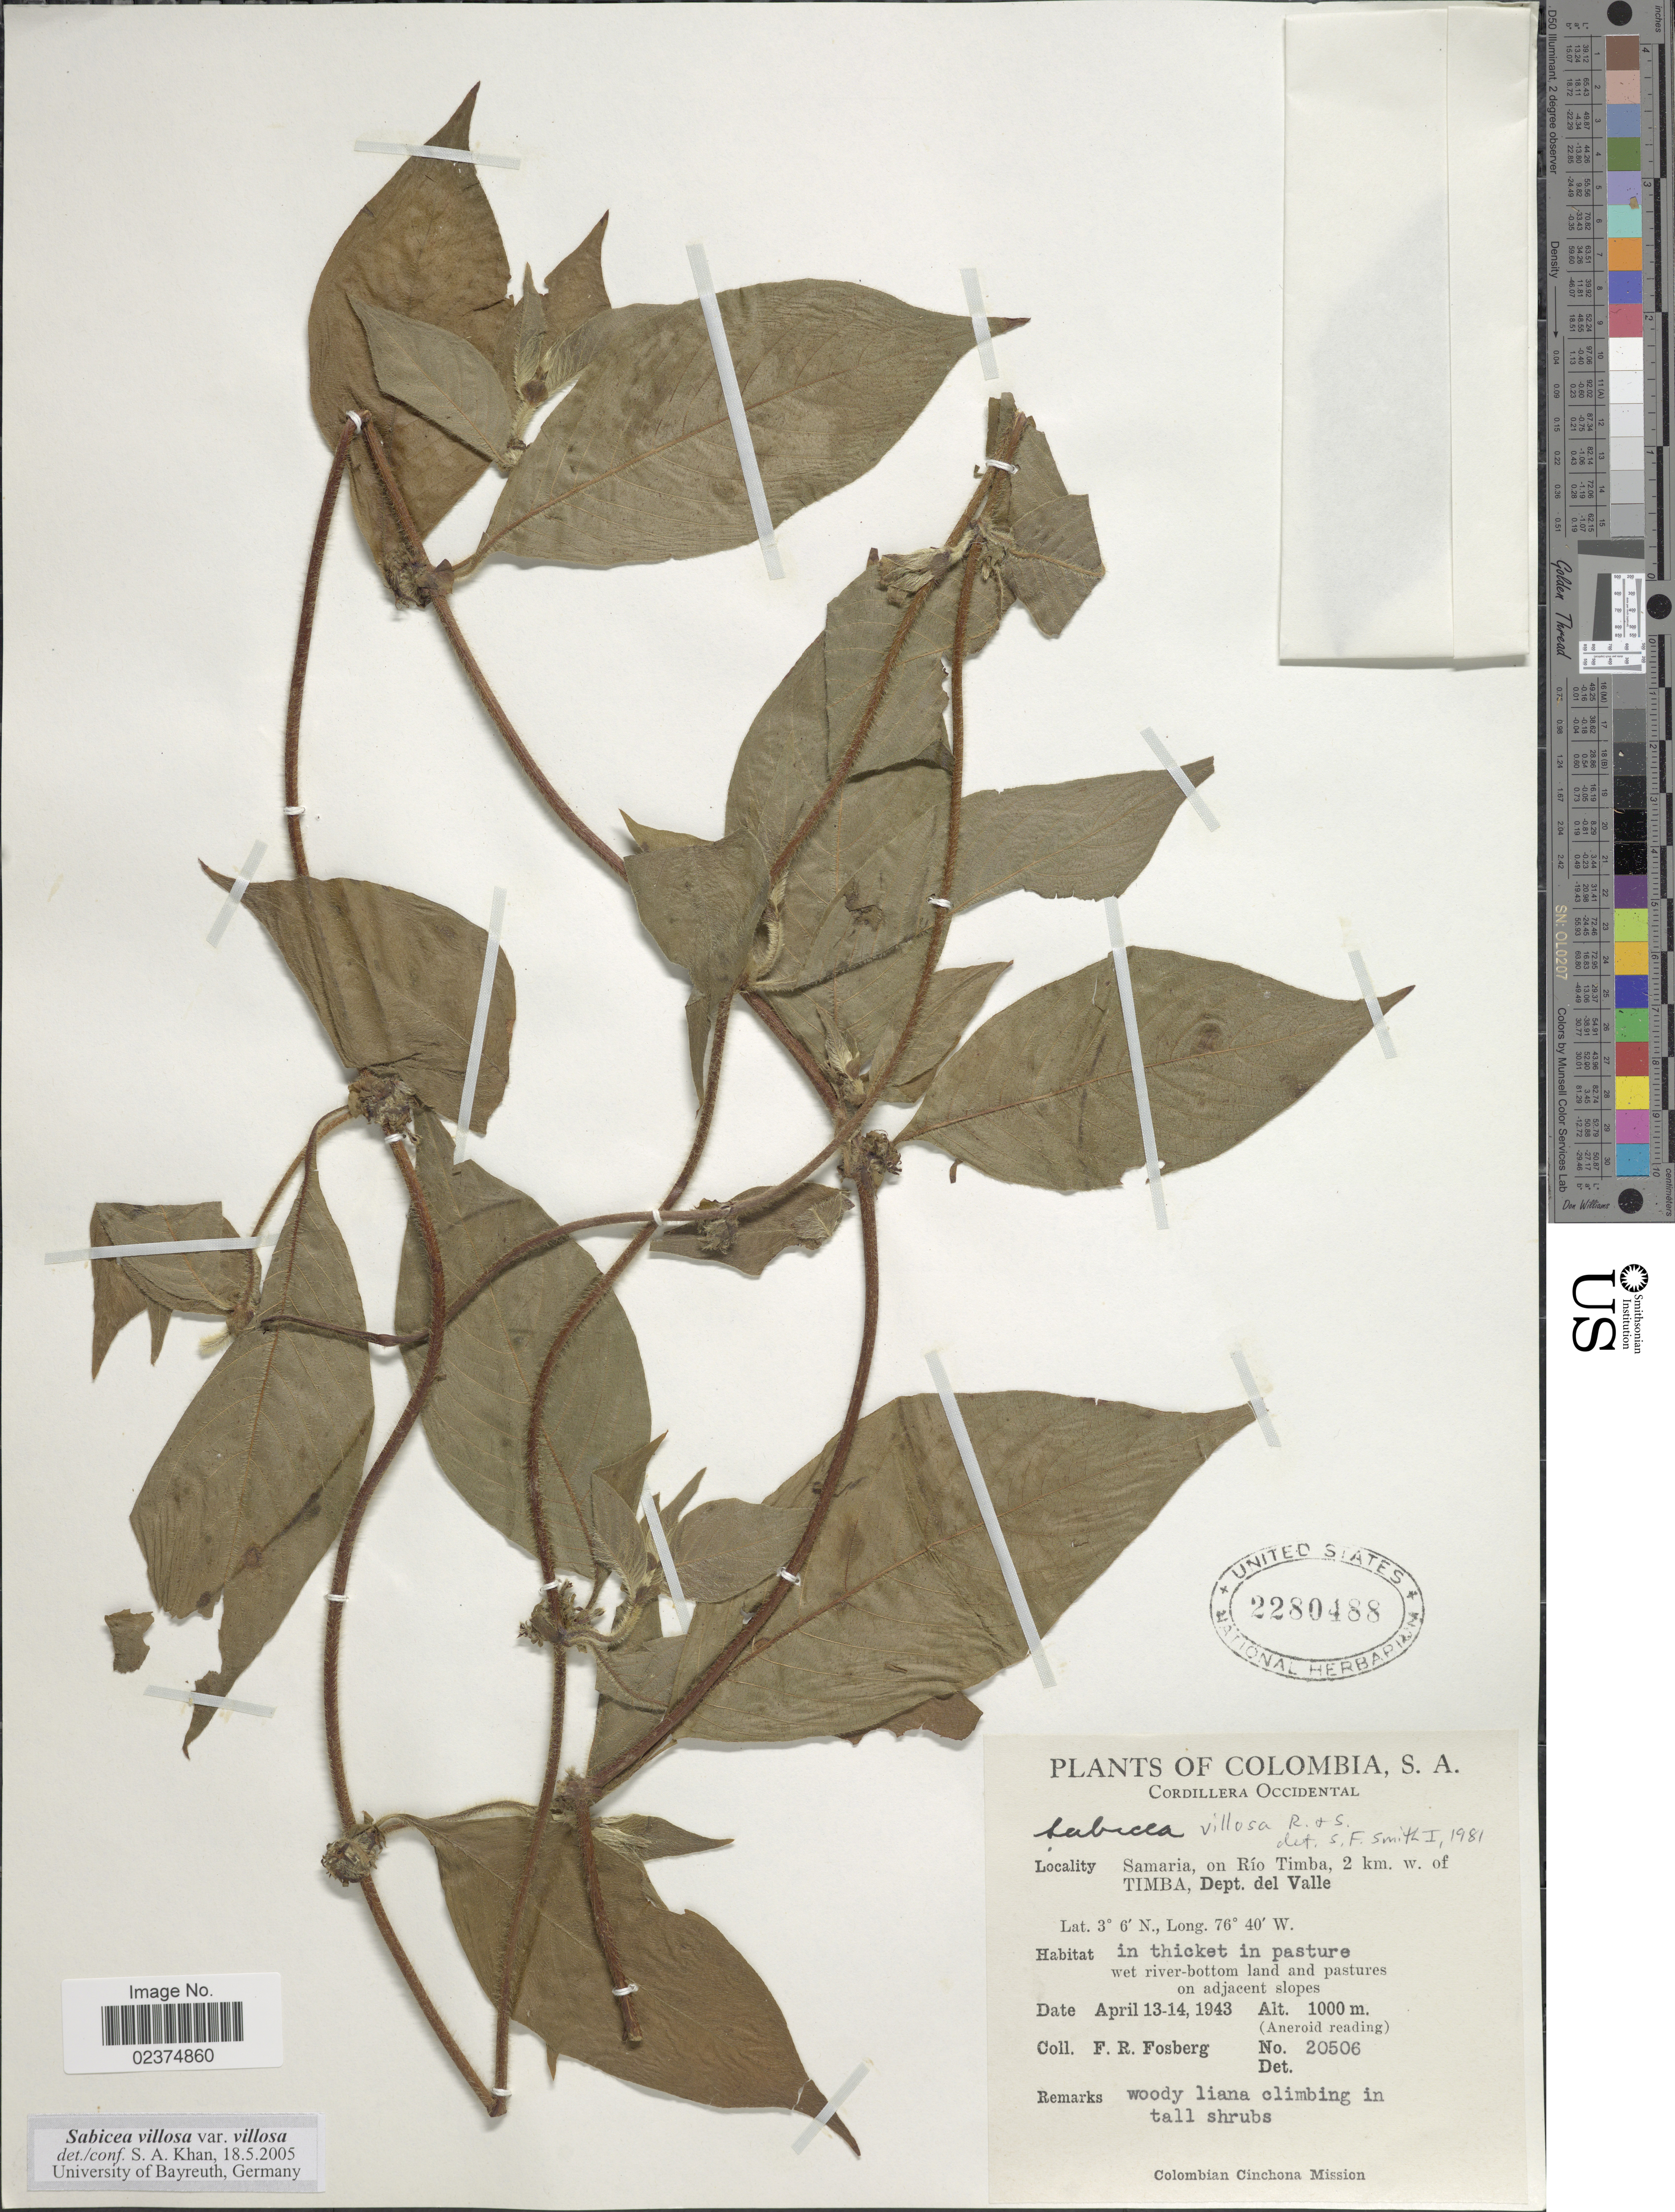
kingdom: Plantae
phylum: Tracheophyta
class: Magnoliopsida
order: Gentianales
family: Rubiaceae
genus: Sabicea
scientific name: Sabicea villosa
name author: Willd. ex Roem. & Schult.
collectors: F. R. Fosberg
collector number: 20506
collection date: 1943-04-13/1943-04-14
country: Colombia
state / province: Valle del Cauca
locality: Cordillera Occidental. Samaria, on Rio Timba, 2 km. w. of Timba, Dept. del Valle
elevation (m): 1000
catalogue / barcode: US 2280488